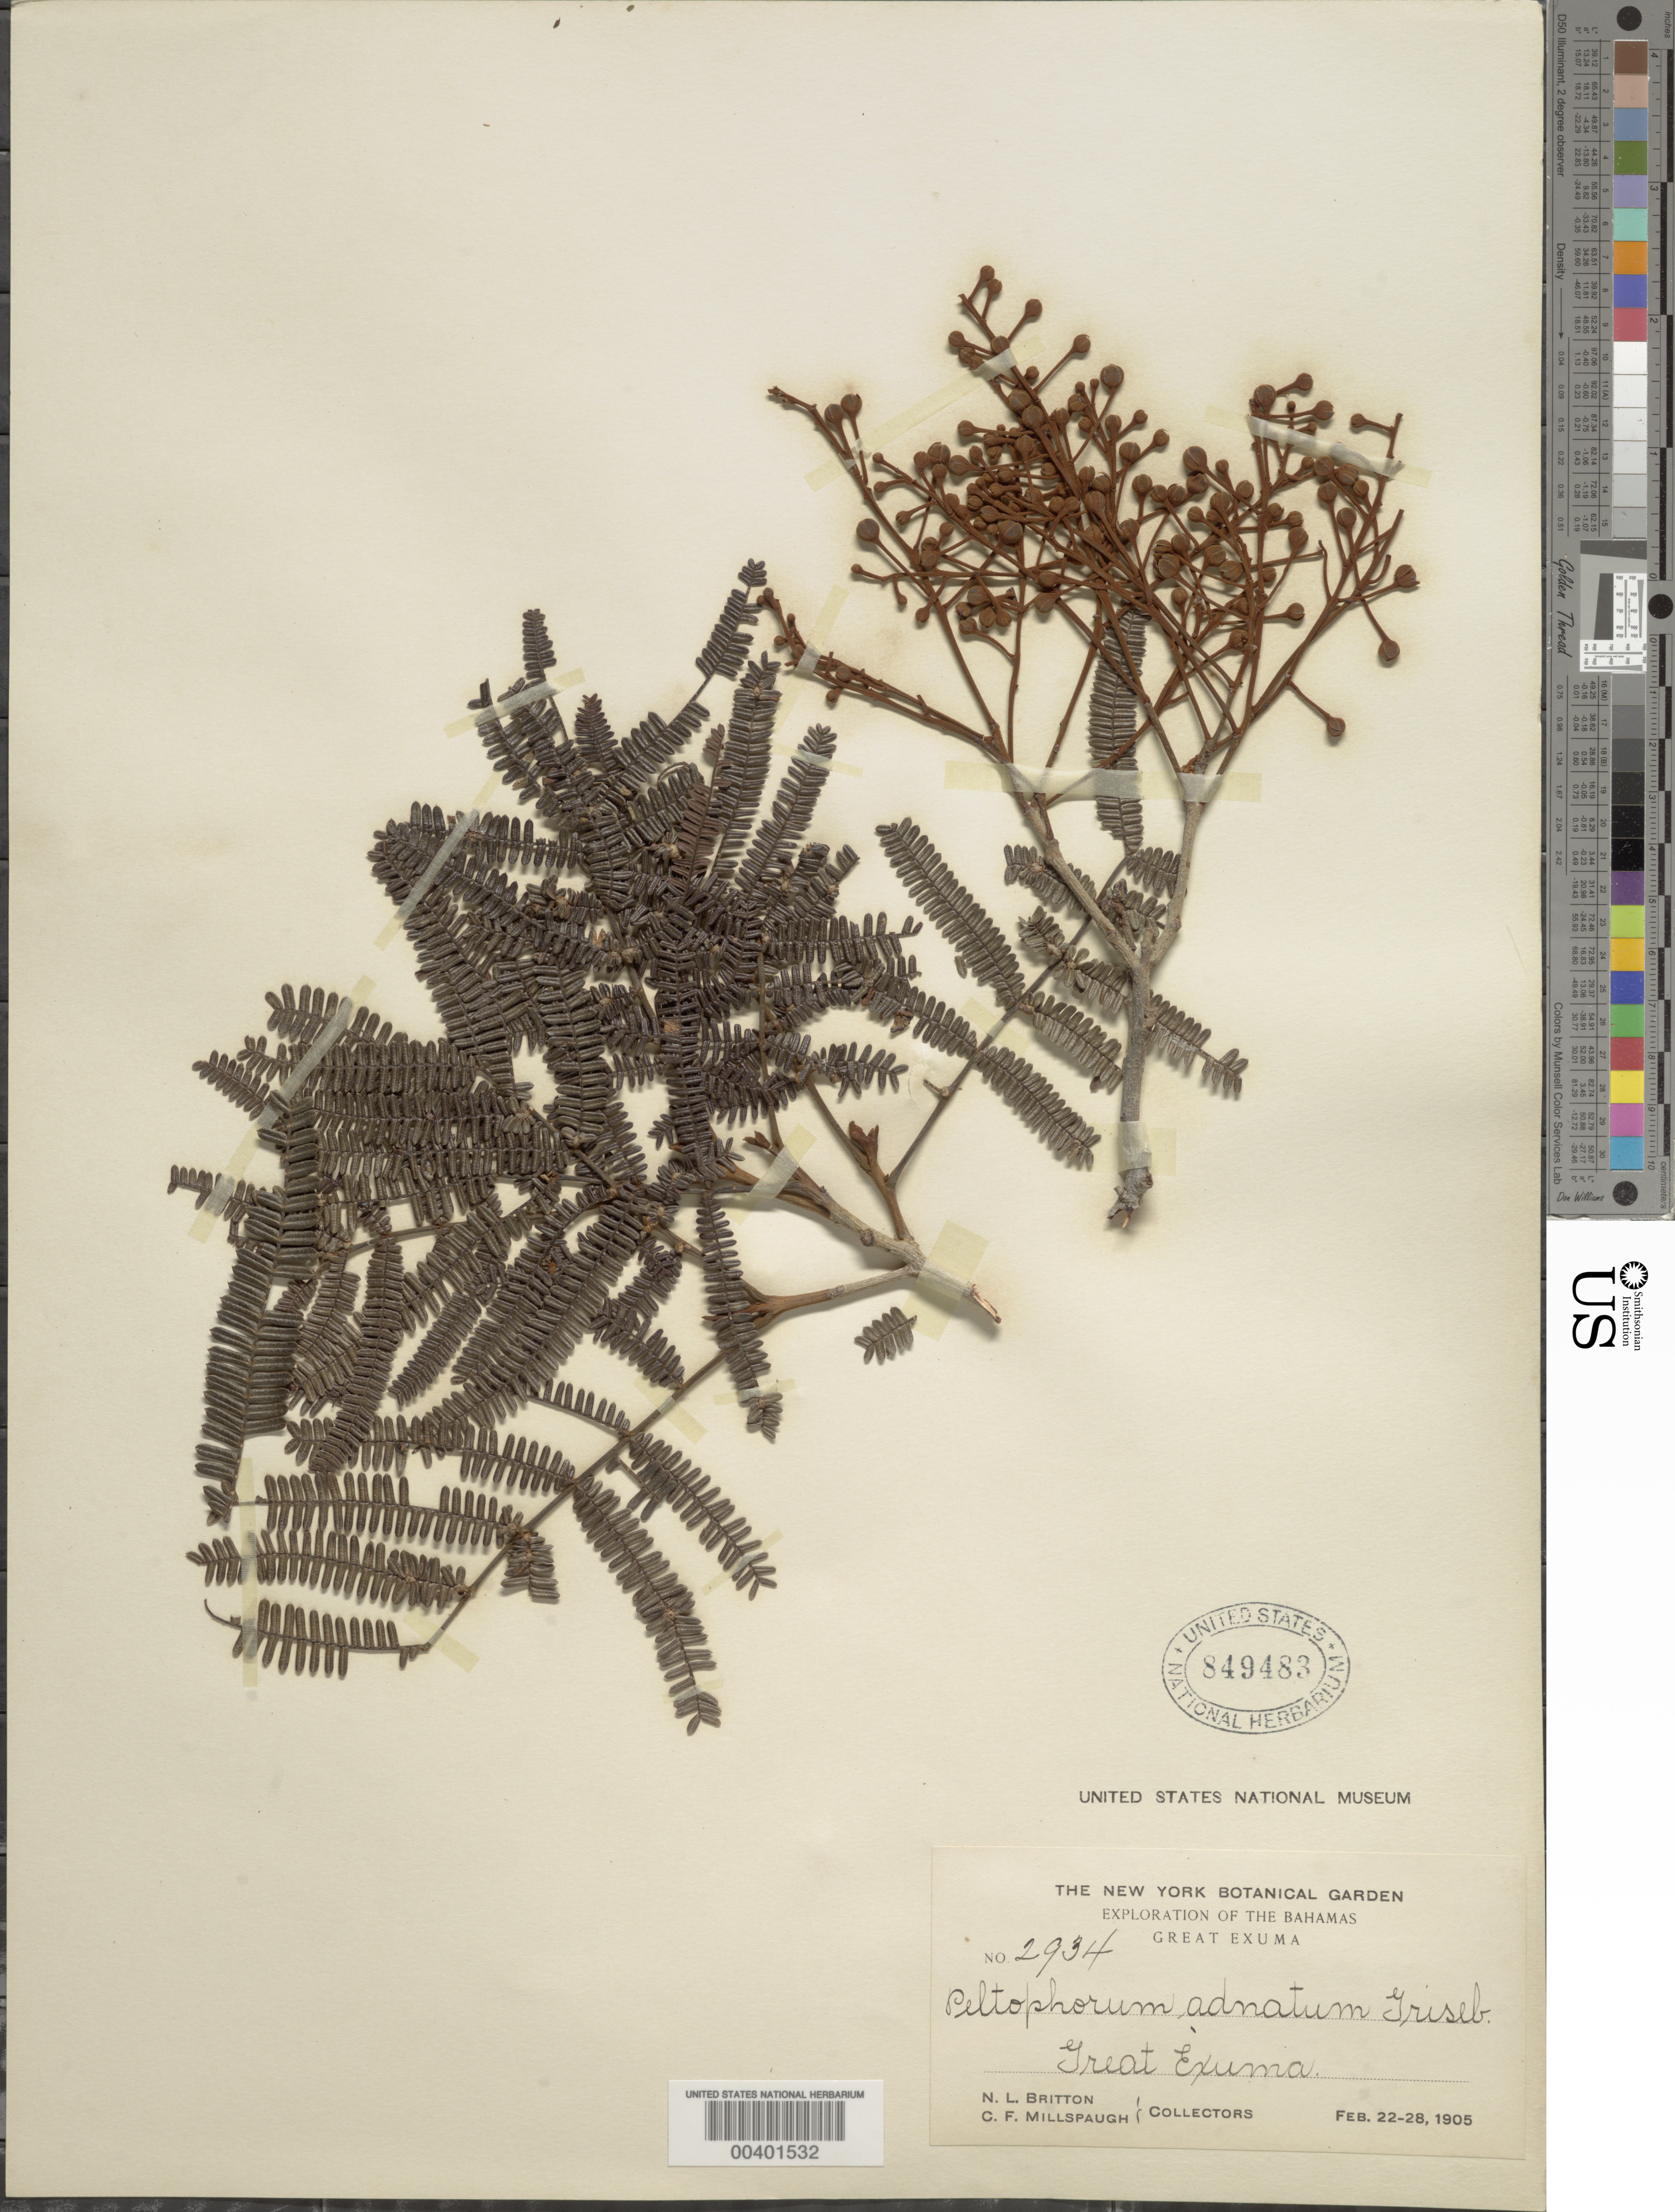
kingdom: Plantae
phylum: Tracheophyta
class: Magnoliopsida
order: Fabales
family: Fabaceae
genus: Peltophorum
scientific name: Peltophorum adnatum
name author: Griseb.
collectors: N. Britton & C. F. Millspaugh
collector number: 2934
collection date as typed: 22 Feb 1905 to 28 Feb 1905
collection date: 1905-02-22/1905-02-28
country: Bahamas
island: Great Exuma Island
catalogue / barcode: US 849483